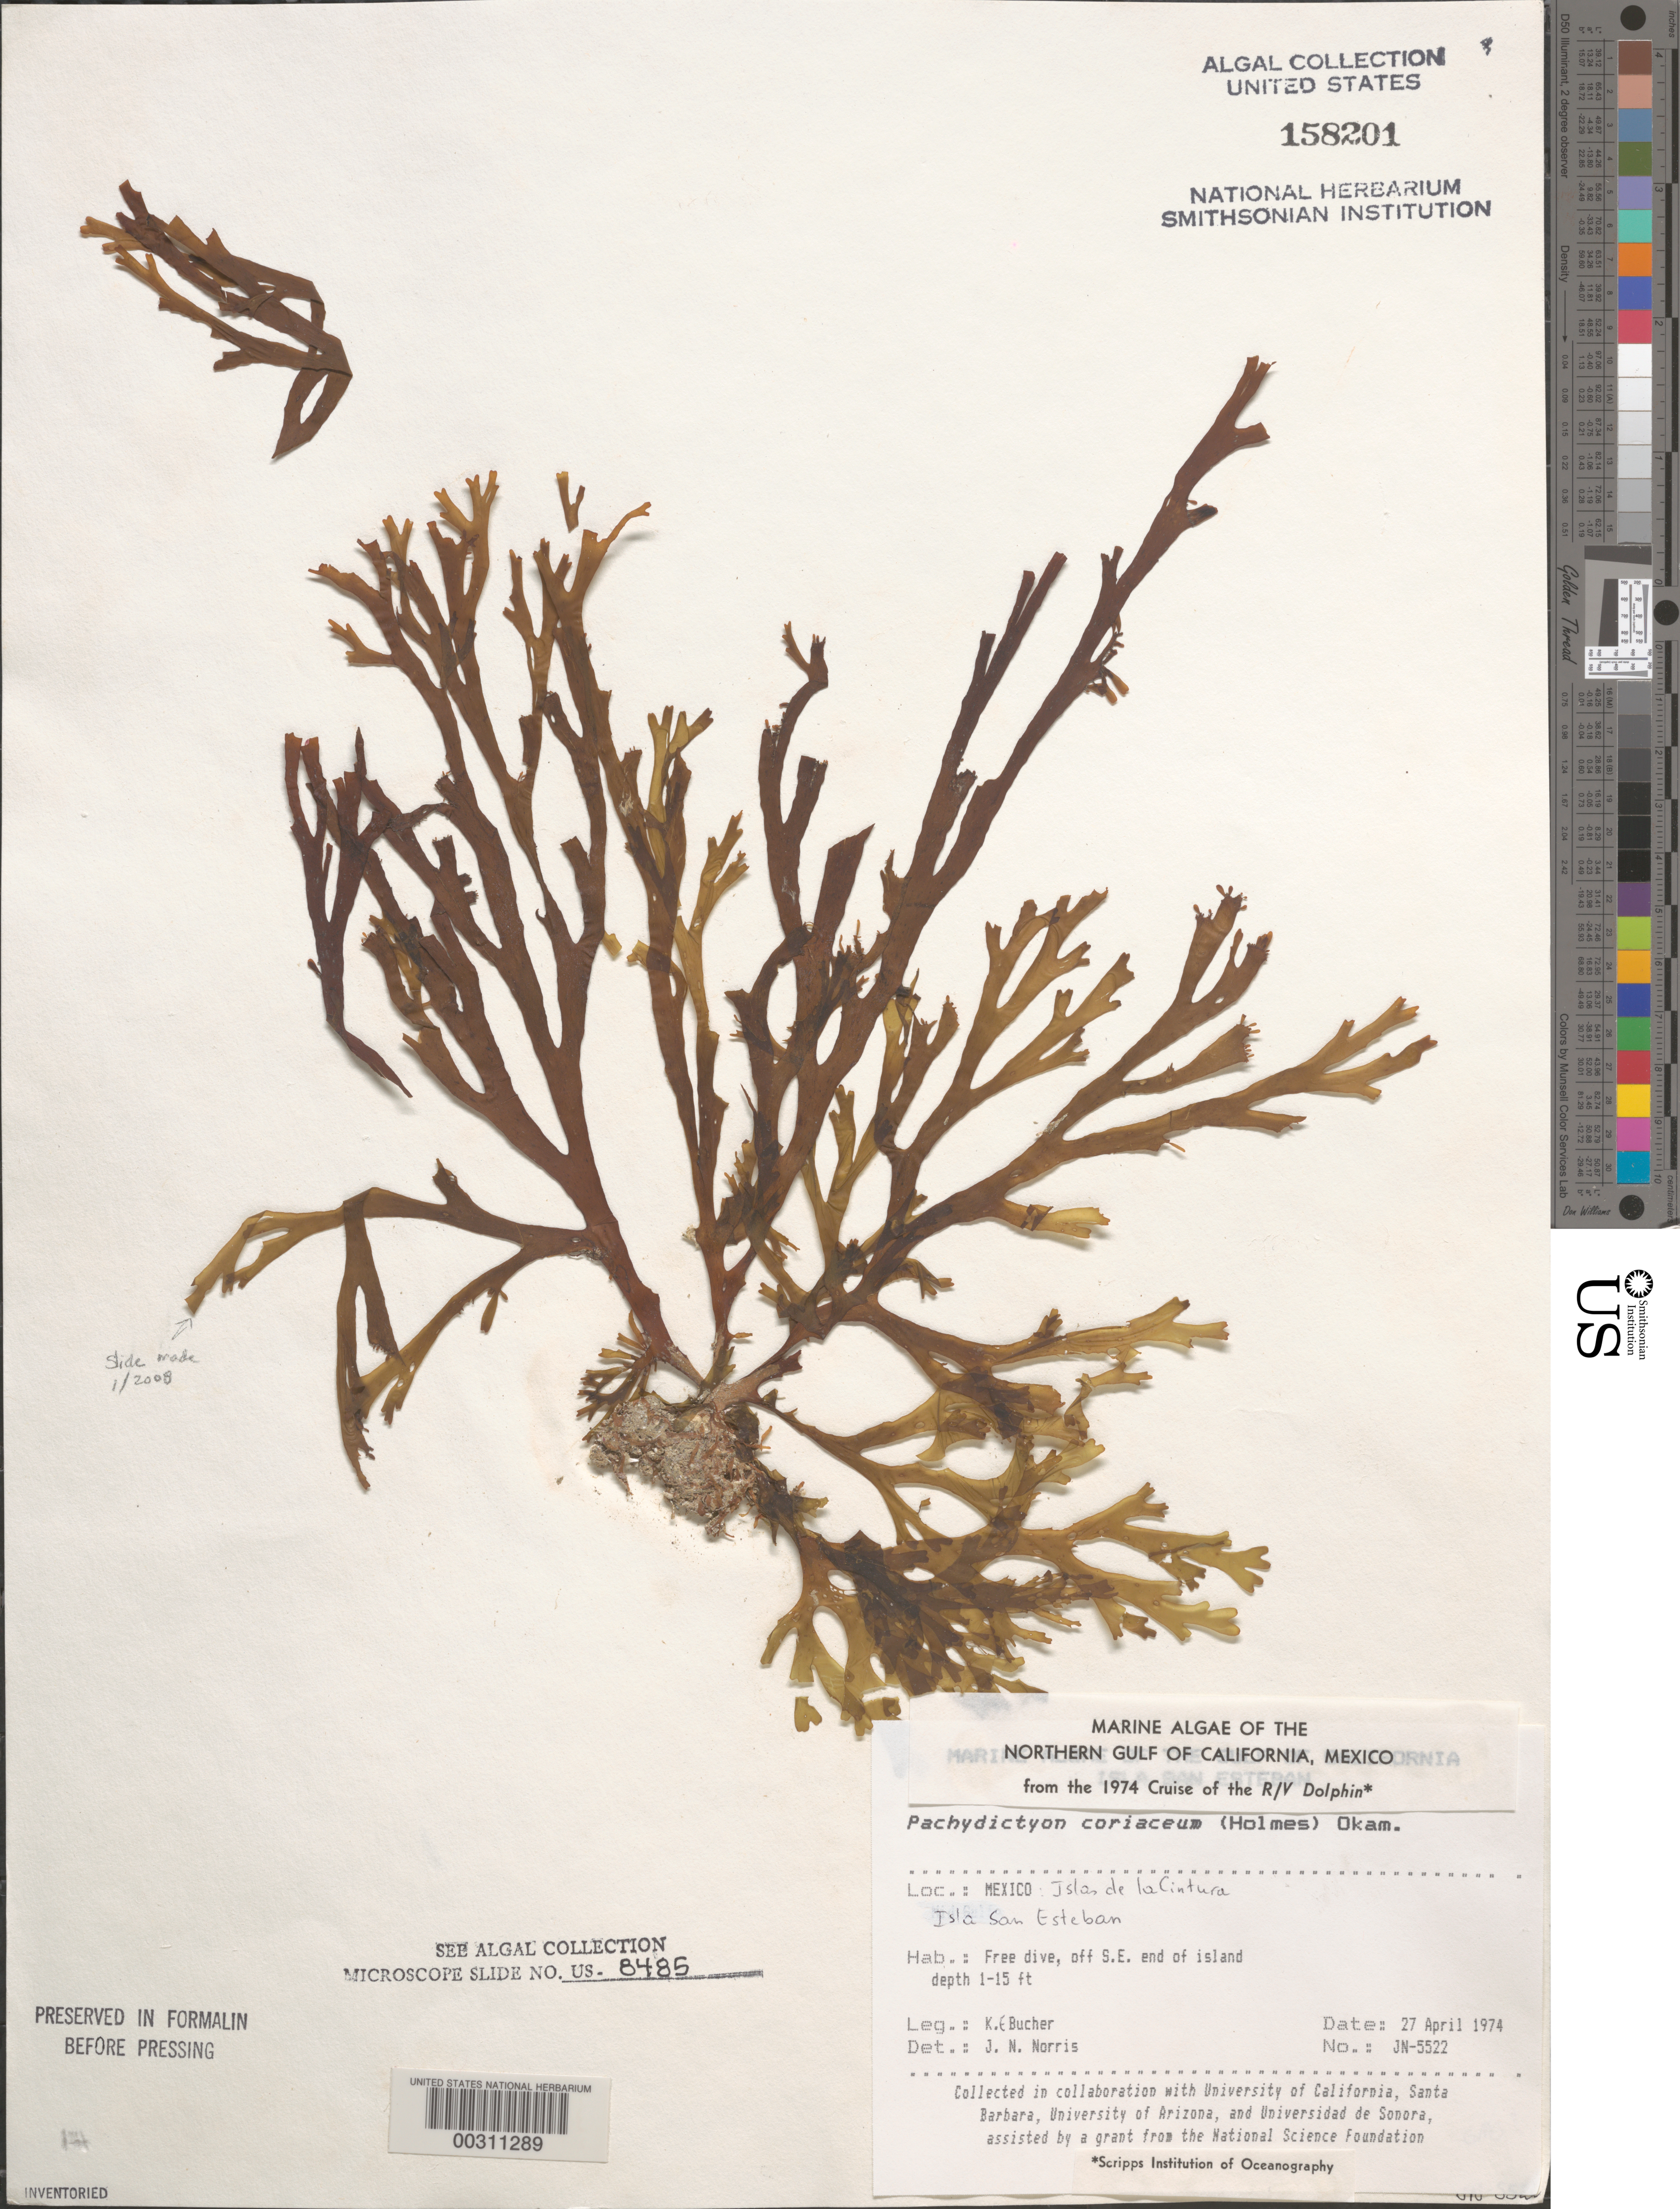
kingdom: Chromista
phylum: Ochrophyta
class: Phaeophyceae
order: Dictyotales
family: Dictyotaceae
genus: Pachydictyon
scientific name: Pachydictyon coriaceum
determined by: Norris, James N.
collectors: K. E. Bucher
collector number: JN-5522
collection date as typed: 27 Apr 1974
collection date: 1974-04-27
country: Mexico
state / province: Baja California Norte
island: Isla San Esteban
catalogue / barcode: US 158201